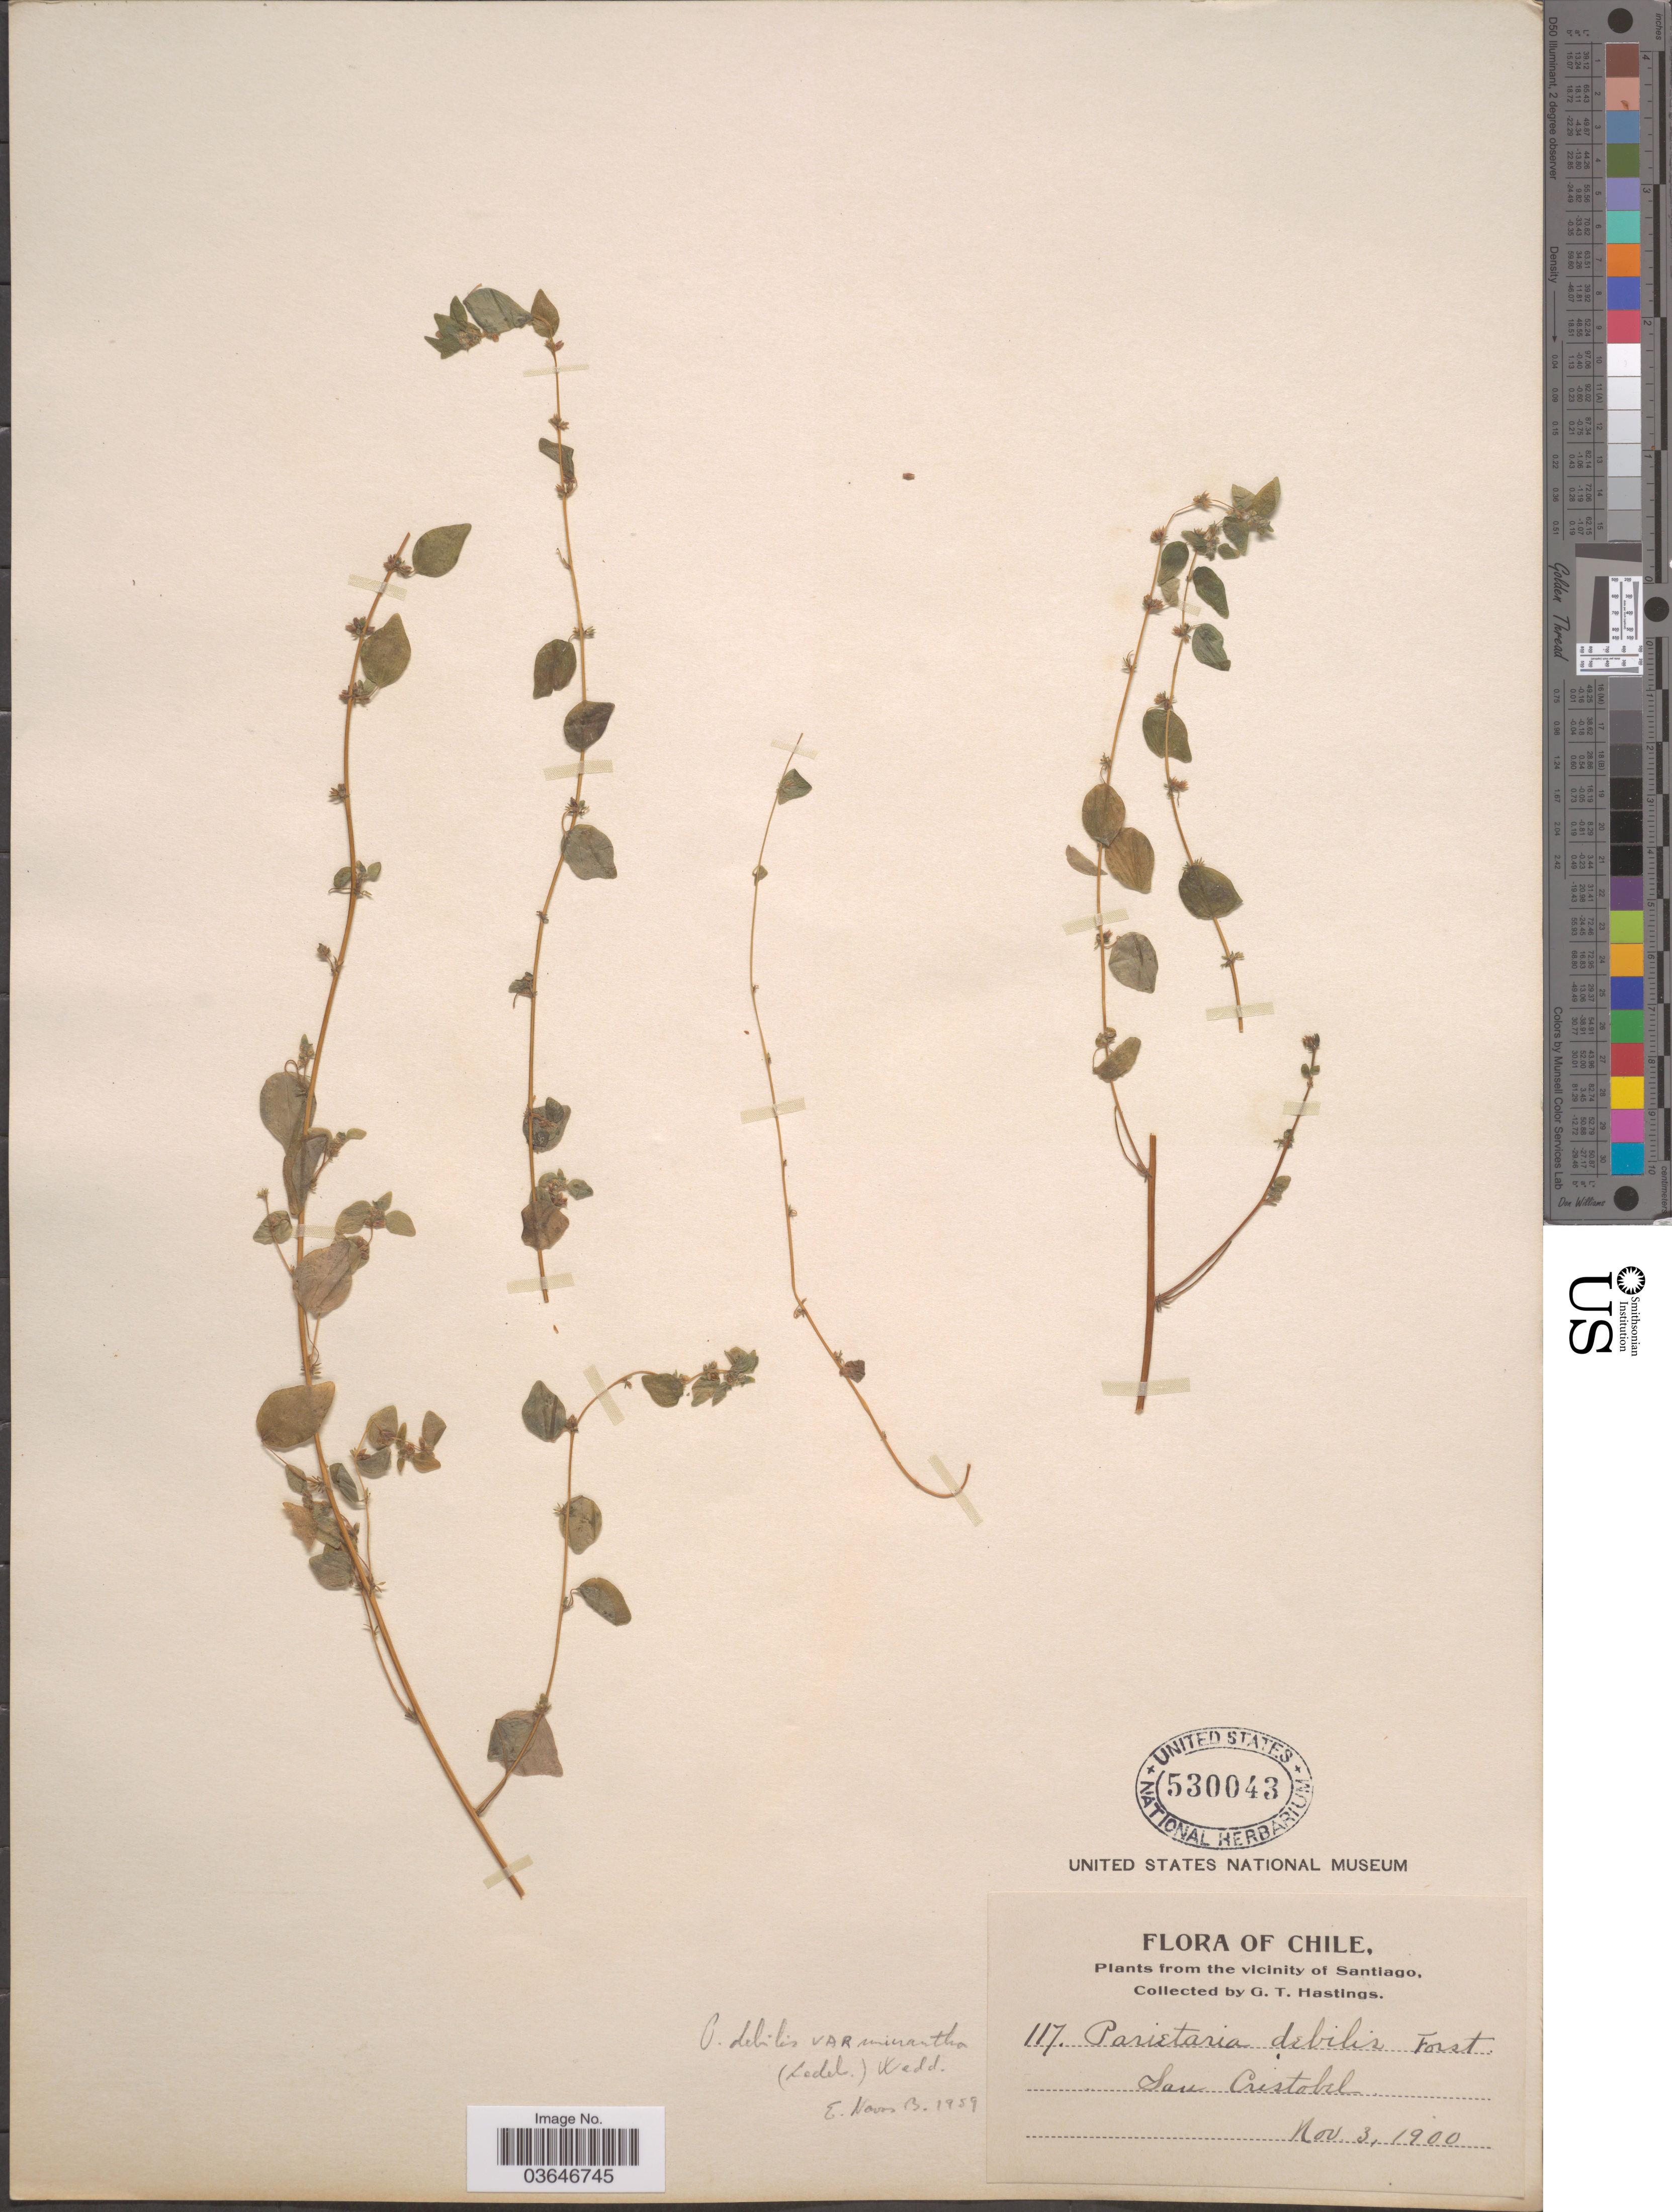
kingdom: Plantae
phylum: Tracheophyta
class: Magnoliopsida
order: Rosales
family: Urticaceae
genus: Parietaria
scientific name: Parietaria debilis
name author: G. Forst.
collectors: G. Hastings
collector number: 117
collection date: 1900-11-03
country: Chile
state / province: Región Metropolitana (RM)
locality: Vicinity of Santiago. San Cristobal.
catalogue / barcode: US 530043